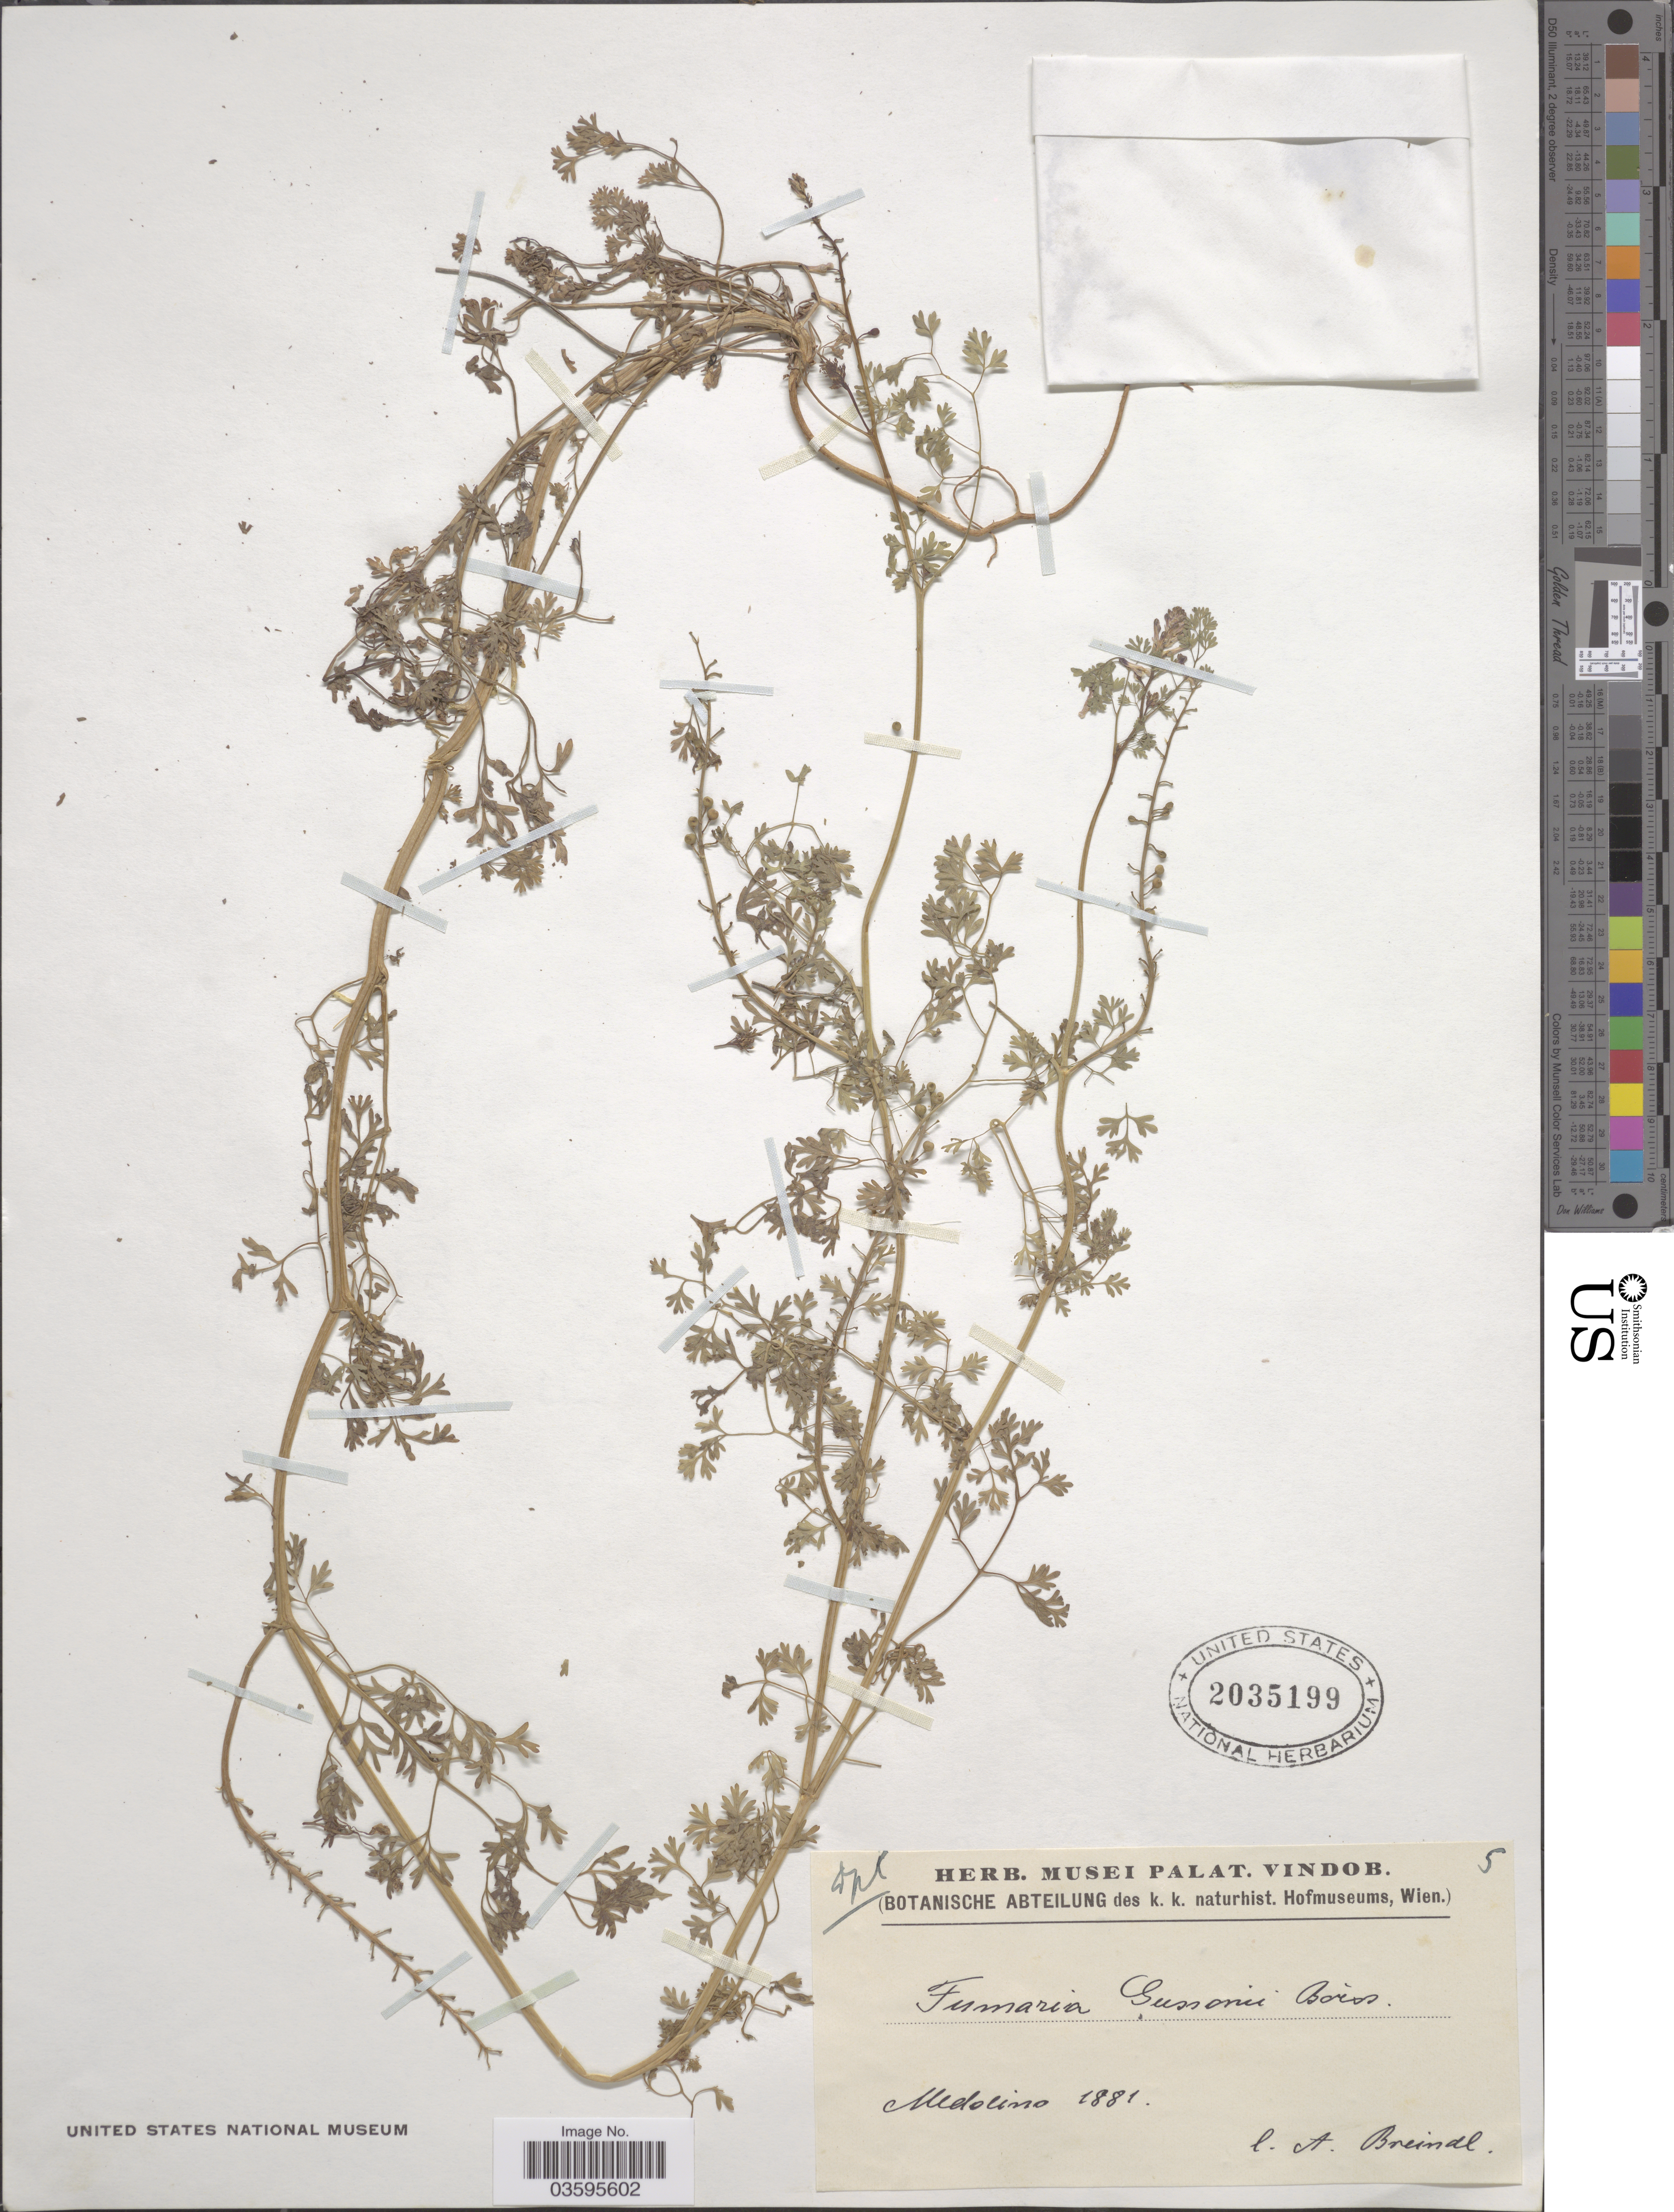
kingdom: Plantae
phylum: Tracheophyta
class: Magnoliopsida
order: Ranunculales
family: Papaveraceae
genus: Fumaria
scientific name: Fumaria gussonii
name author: Boiss.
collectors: A. Breindl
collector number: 5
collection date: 1881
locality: Medolino.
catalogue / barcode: US 2035199